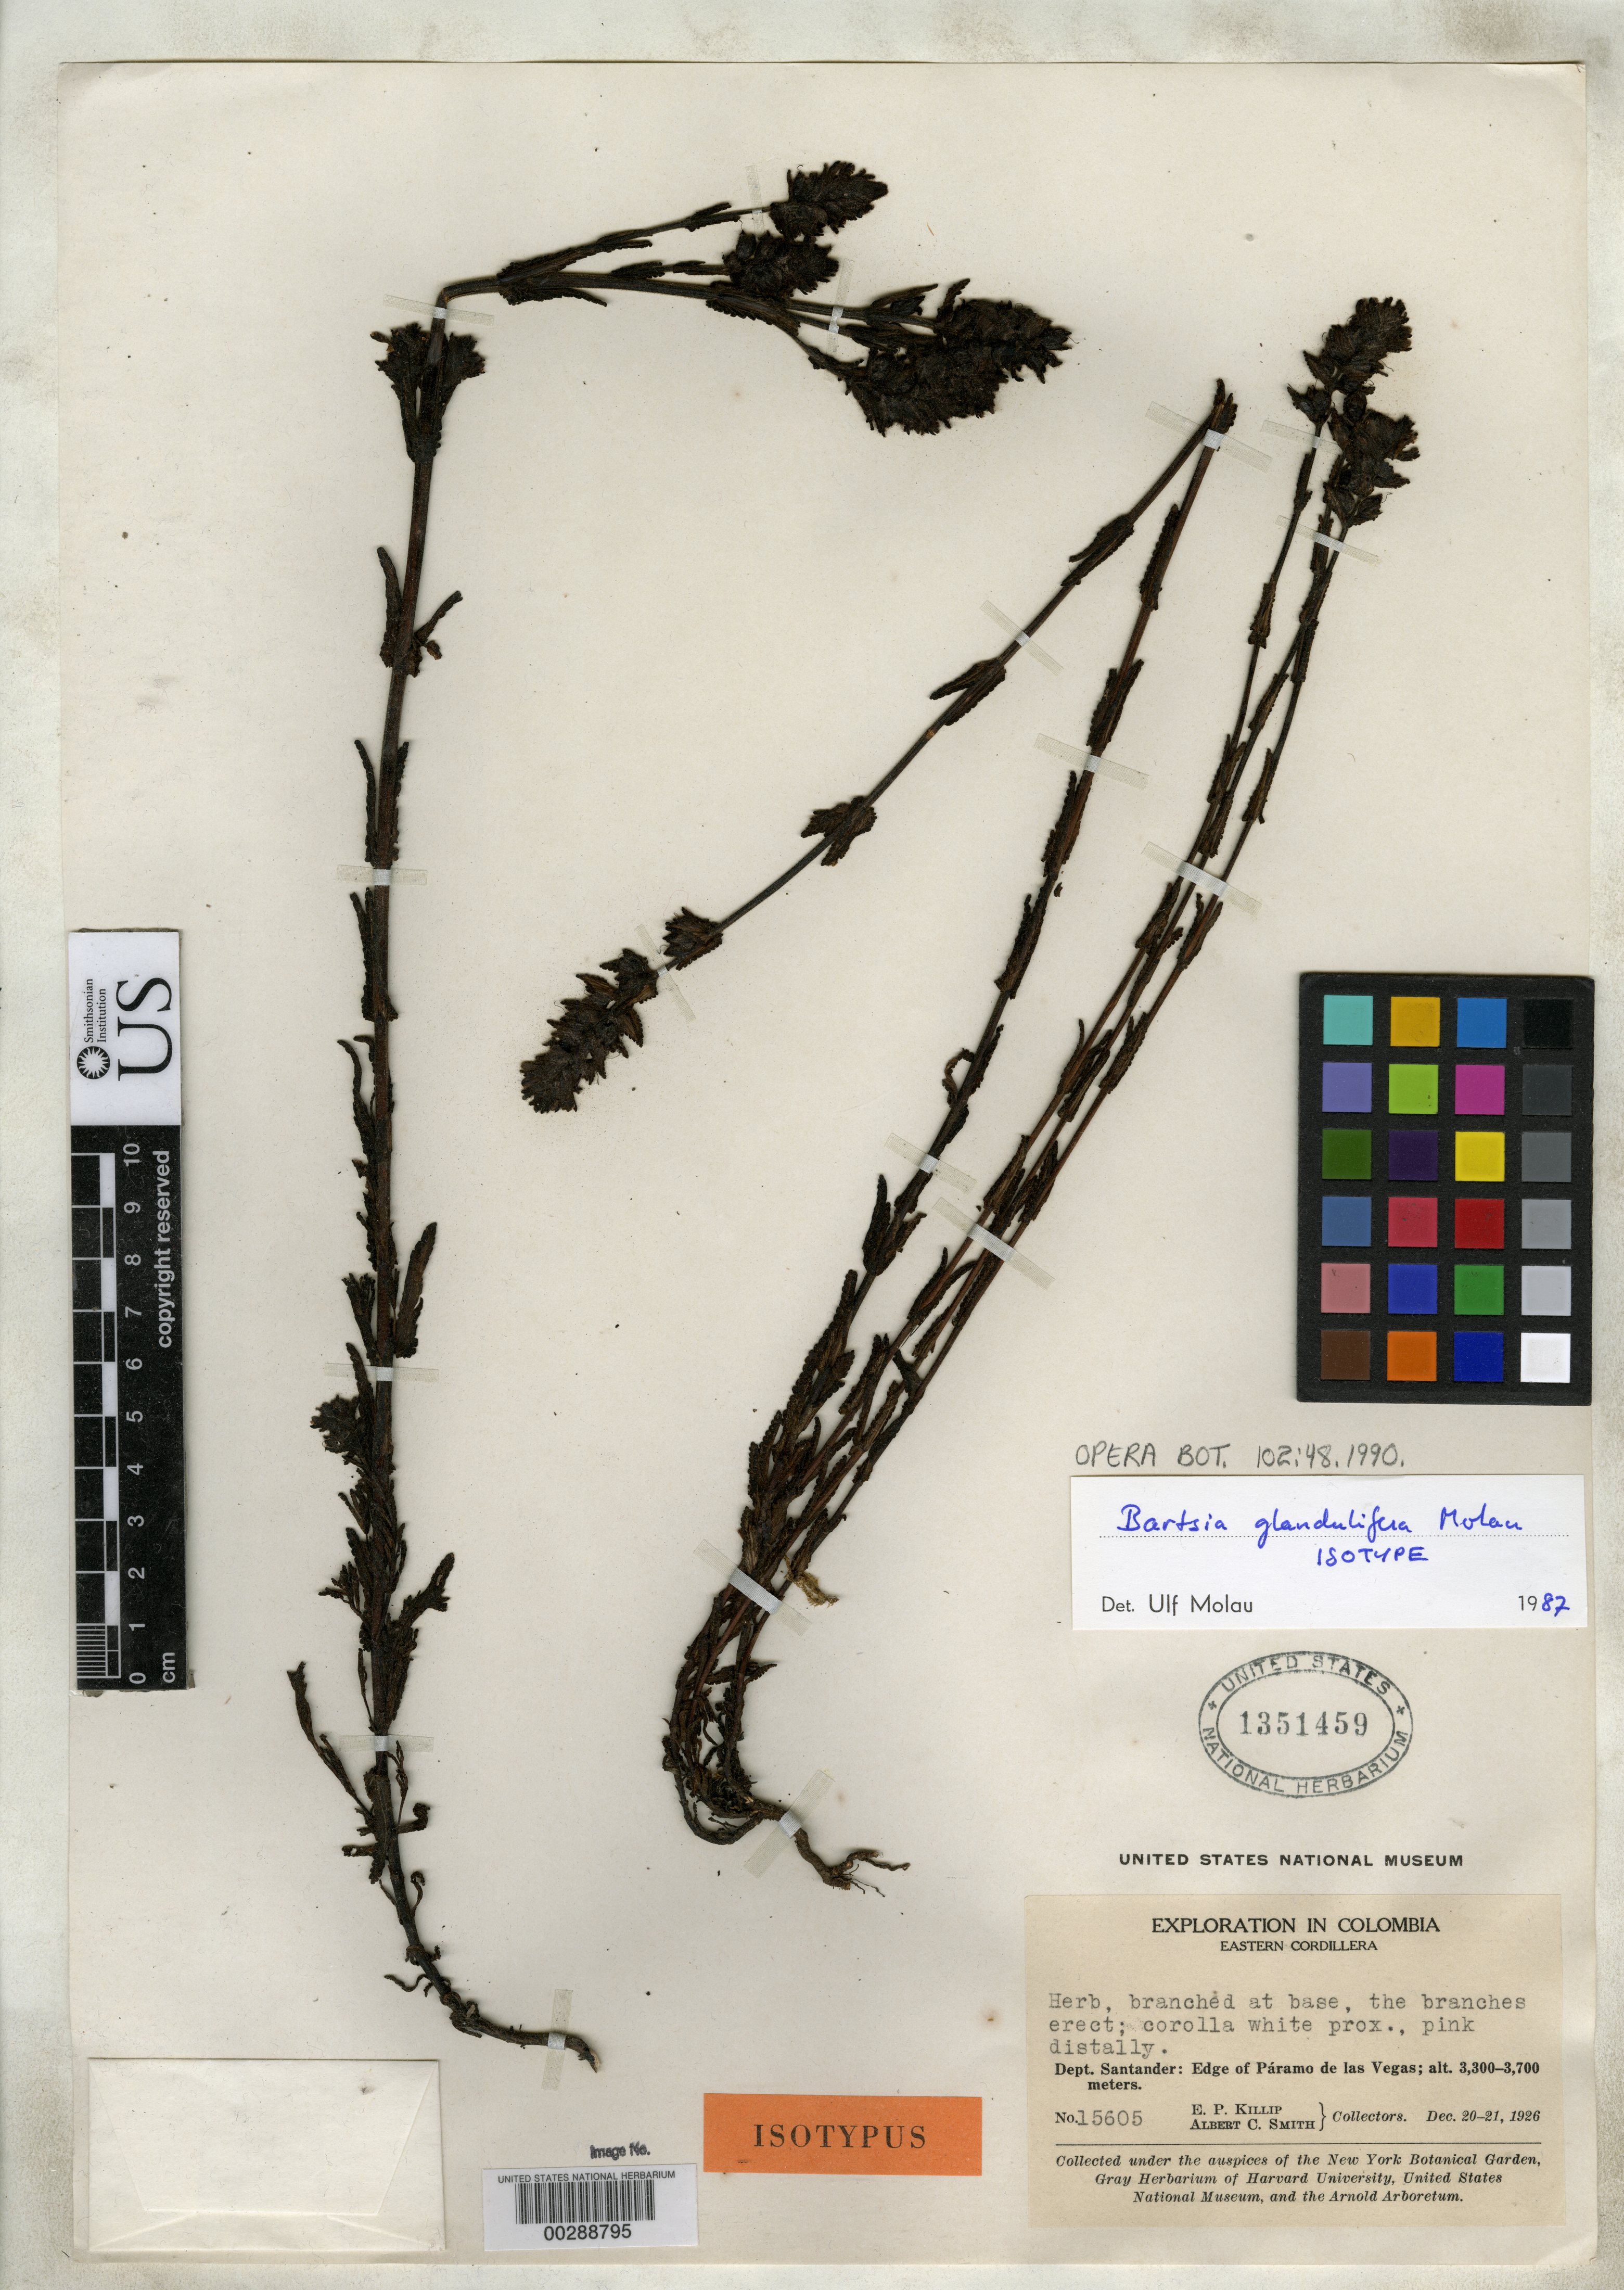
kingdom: Plantae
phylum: Tracheophyta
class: Magnoliopsida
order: Lamiales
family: Orobanchaceae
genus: Bartsia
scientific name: Bartsia glandulifera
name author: Molau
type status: Isotype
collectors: E. P. Killip & A. C. Smith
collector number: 15605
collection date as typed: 20 Dec 1926 to 21 Dec 1926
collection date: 1926-12-20/1926-12-21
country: Colombia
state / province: Santander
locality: Eastern Cordillera, edge of Paramo de Las Vegas.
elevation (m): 3300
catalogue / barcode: US 1351459